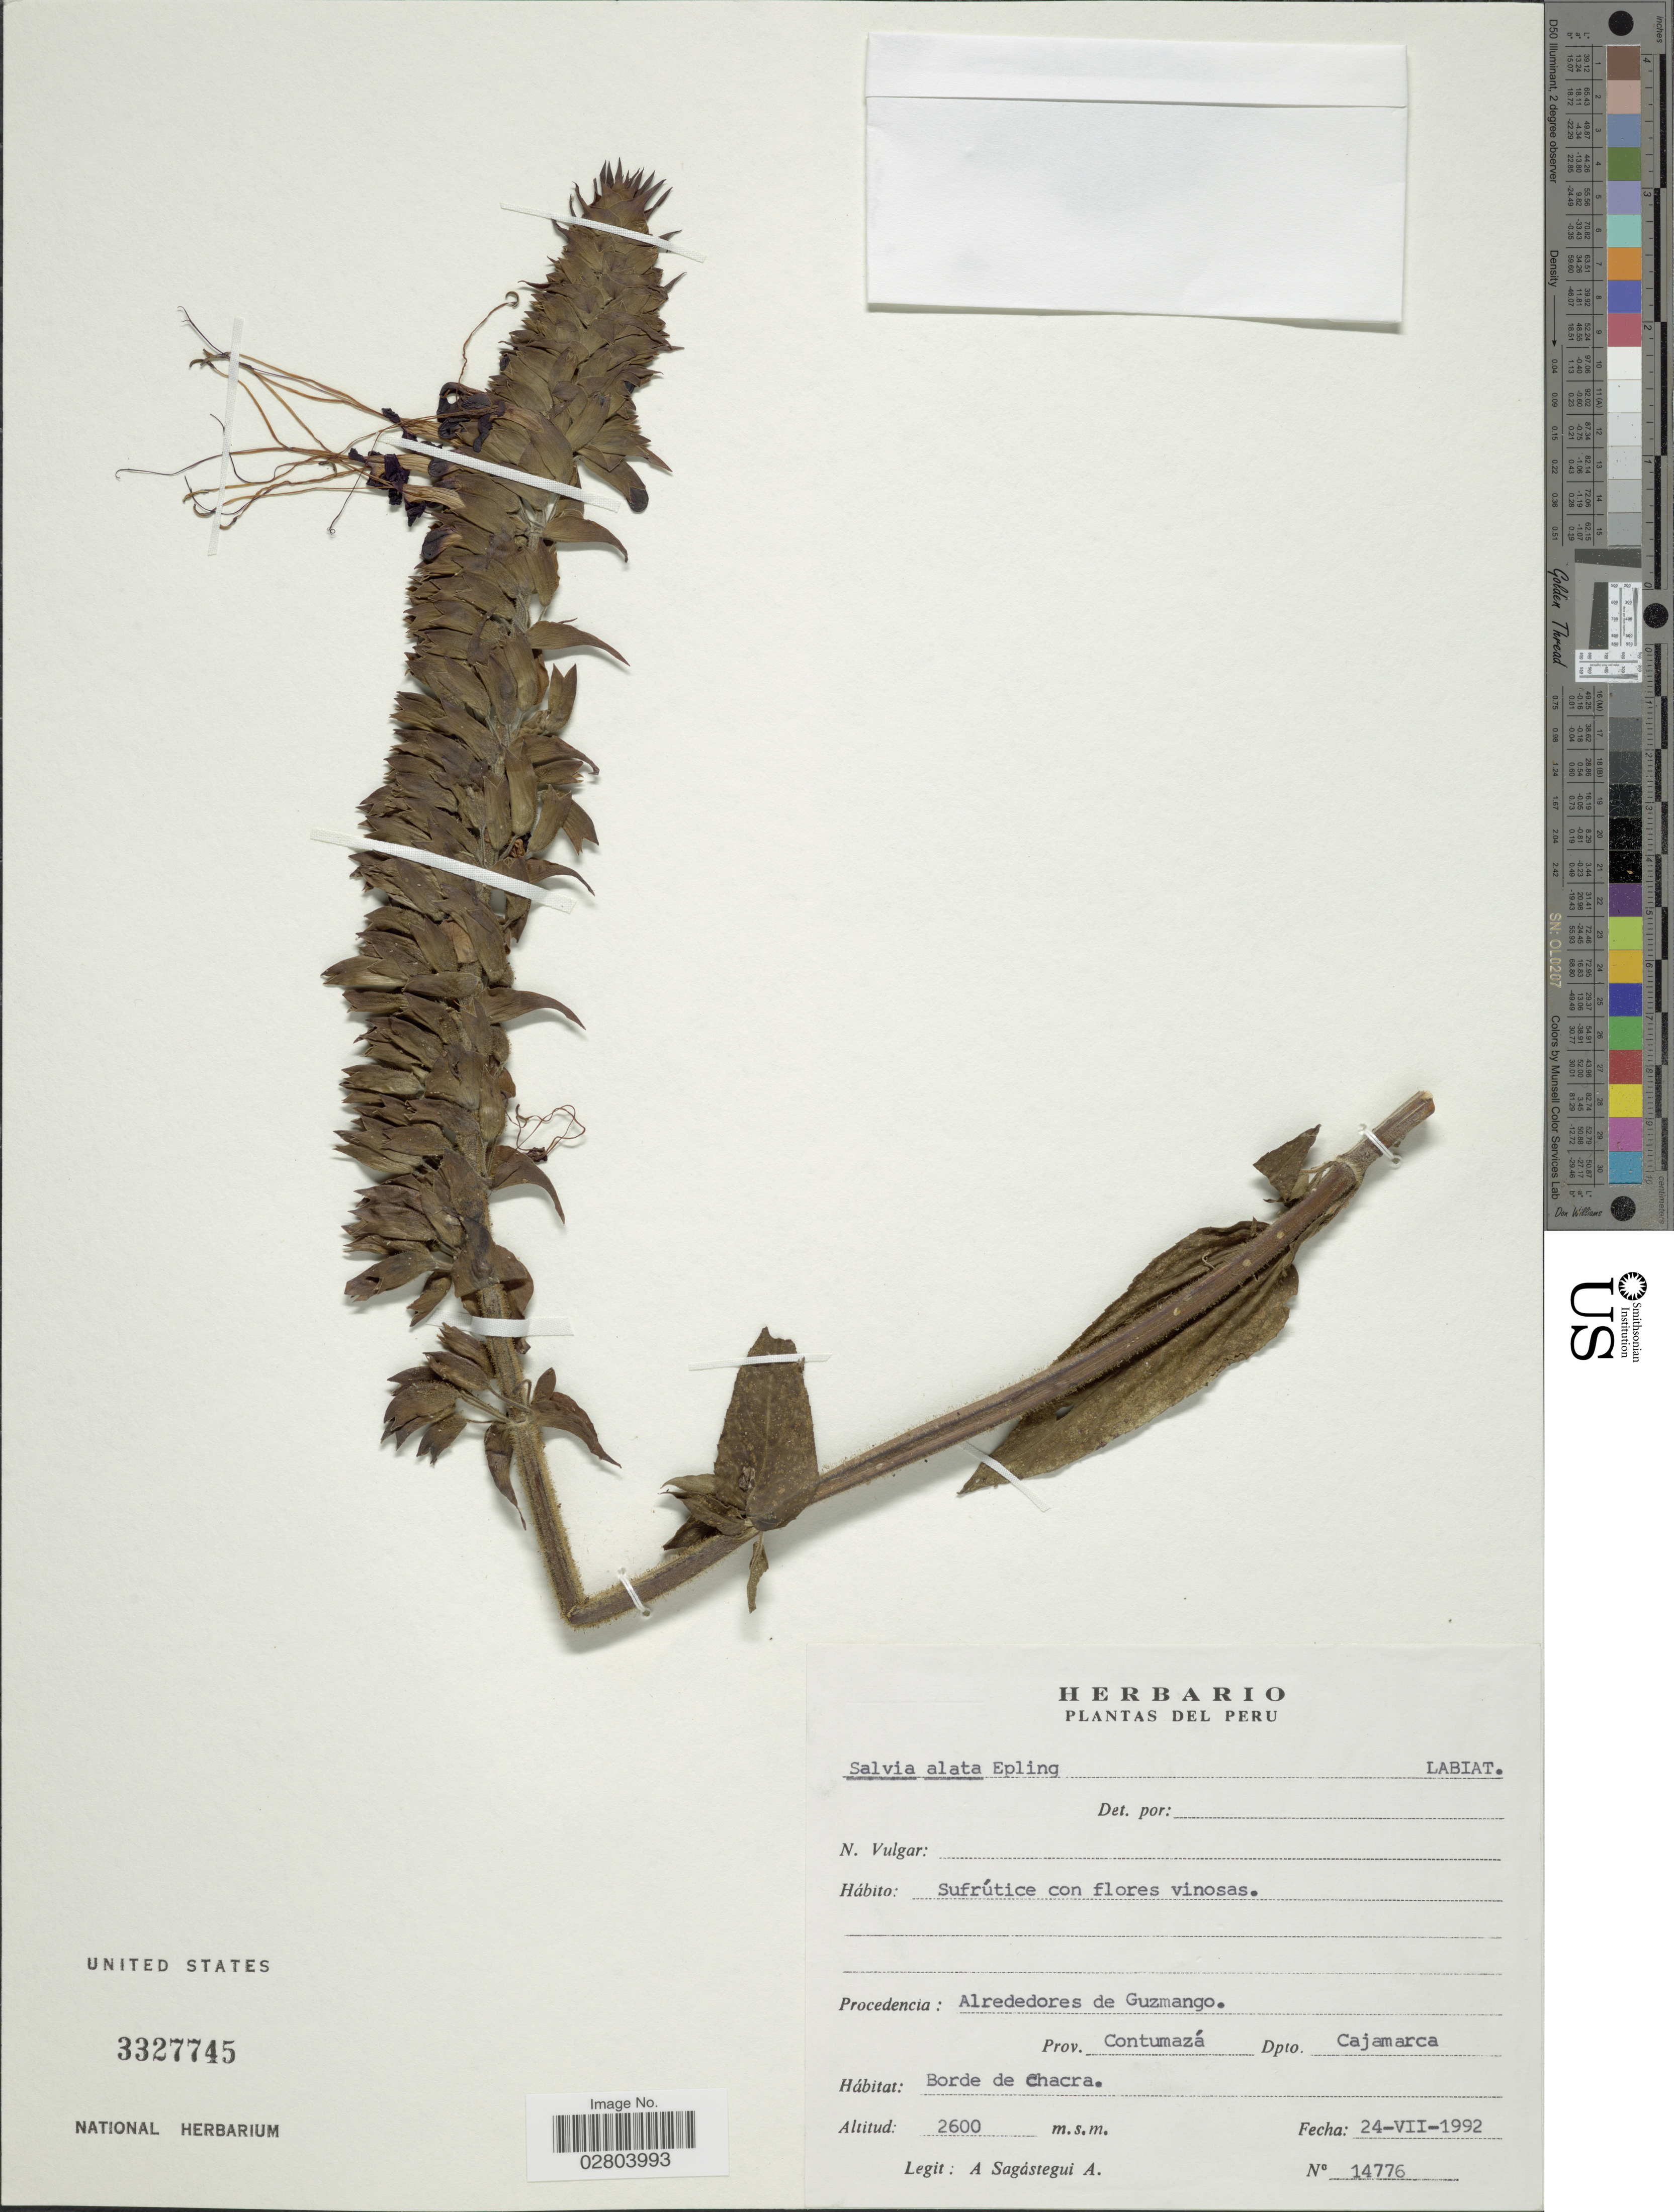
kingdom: Plantae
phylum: Tracheophyta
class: Magnoliopsida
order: Lamiales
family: Lamiaceae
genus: Salvia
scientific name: Salvia alata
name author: Epling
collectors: A. Sagástegui A.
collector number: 14776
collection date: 1992-07-24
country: Peru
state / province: Cajamarca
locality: Alrededores de Guzmango. Prov. Contumazá. Dpto. Cajamarca. Borde de chacra.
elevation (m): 2600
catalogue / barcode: US 3327745